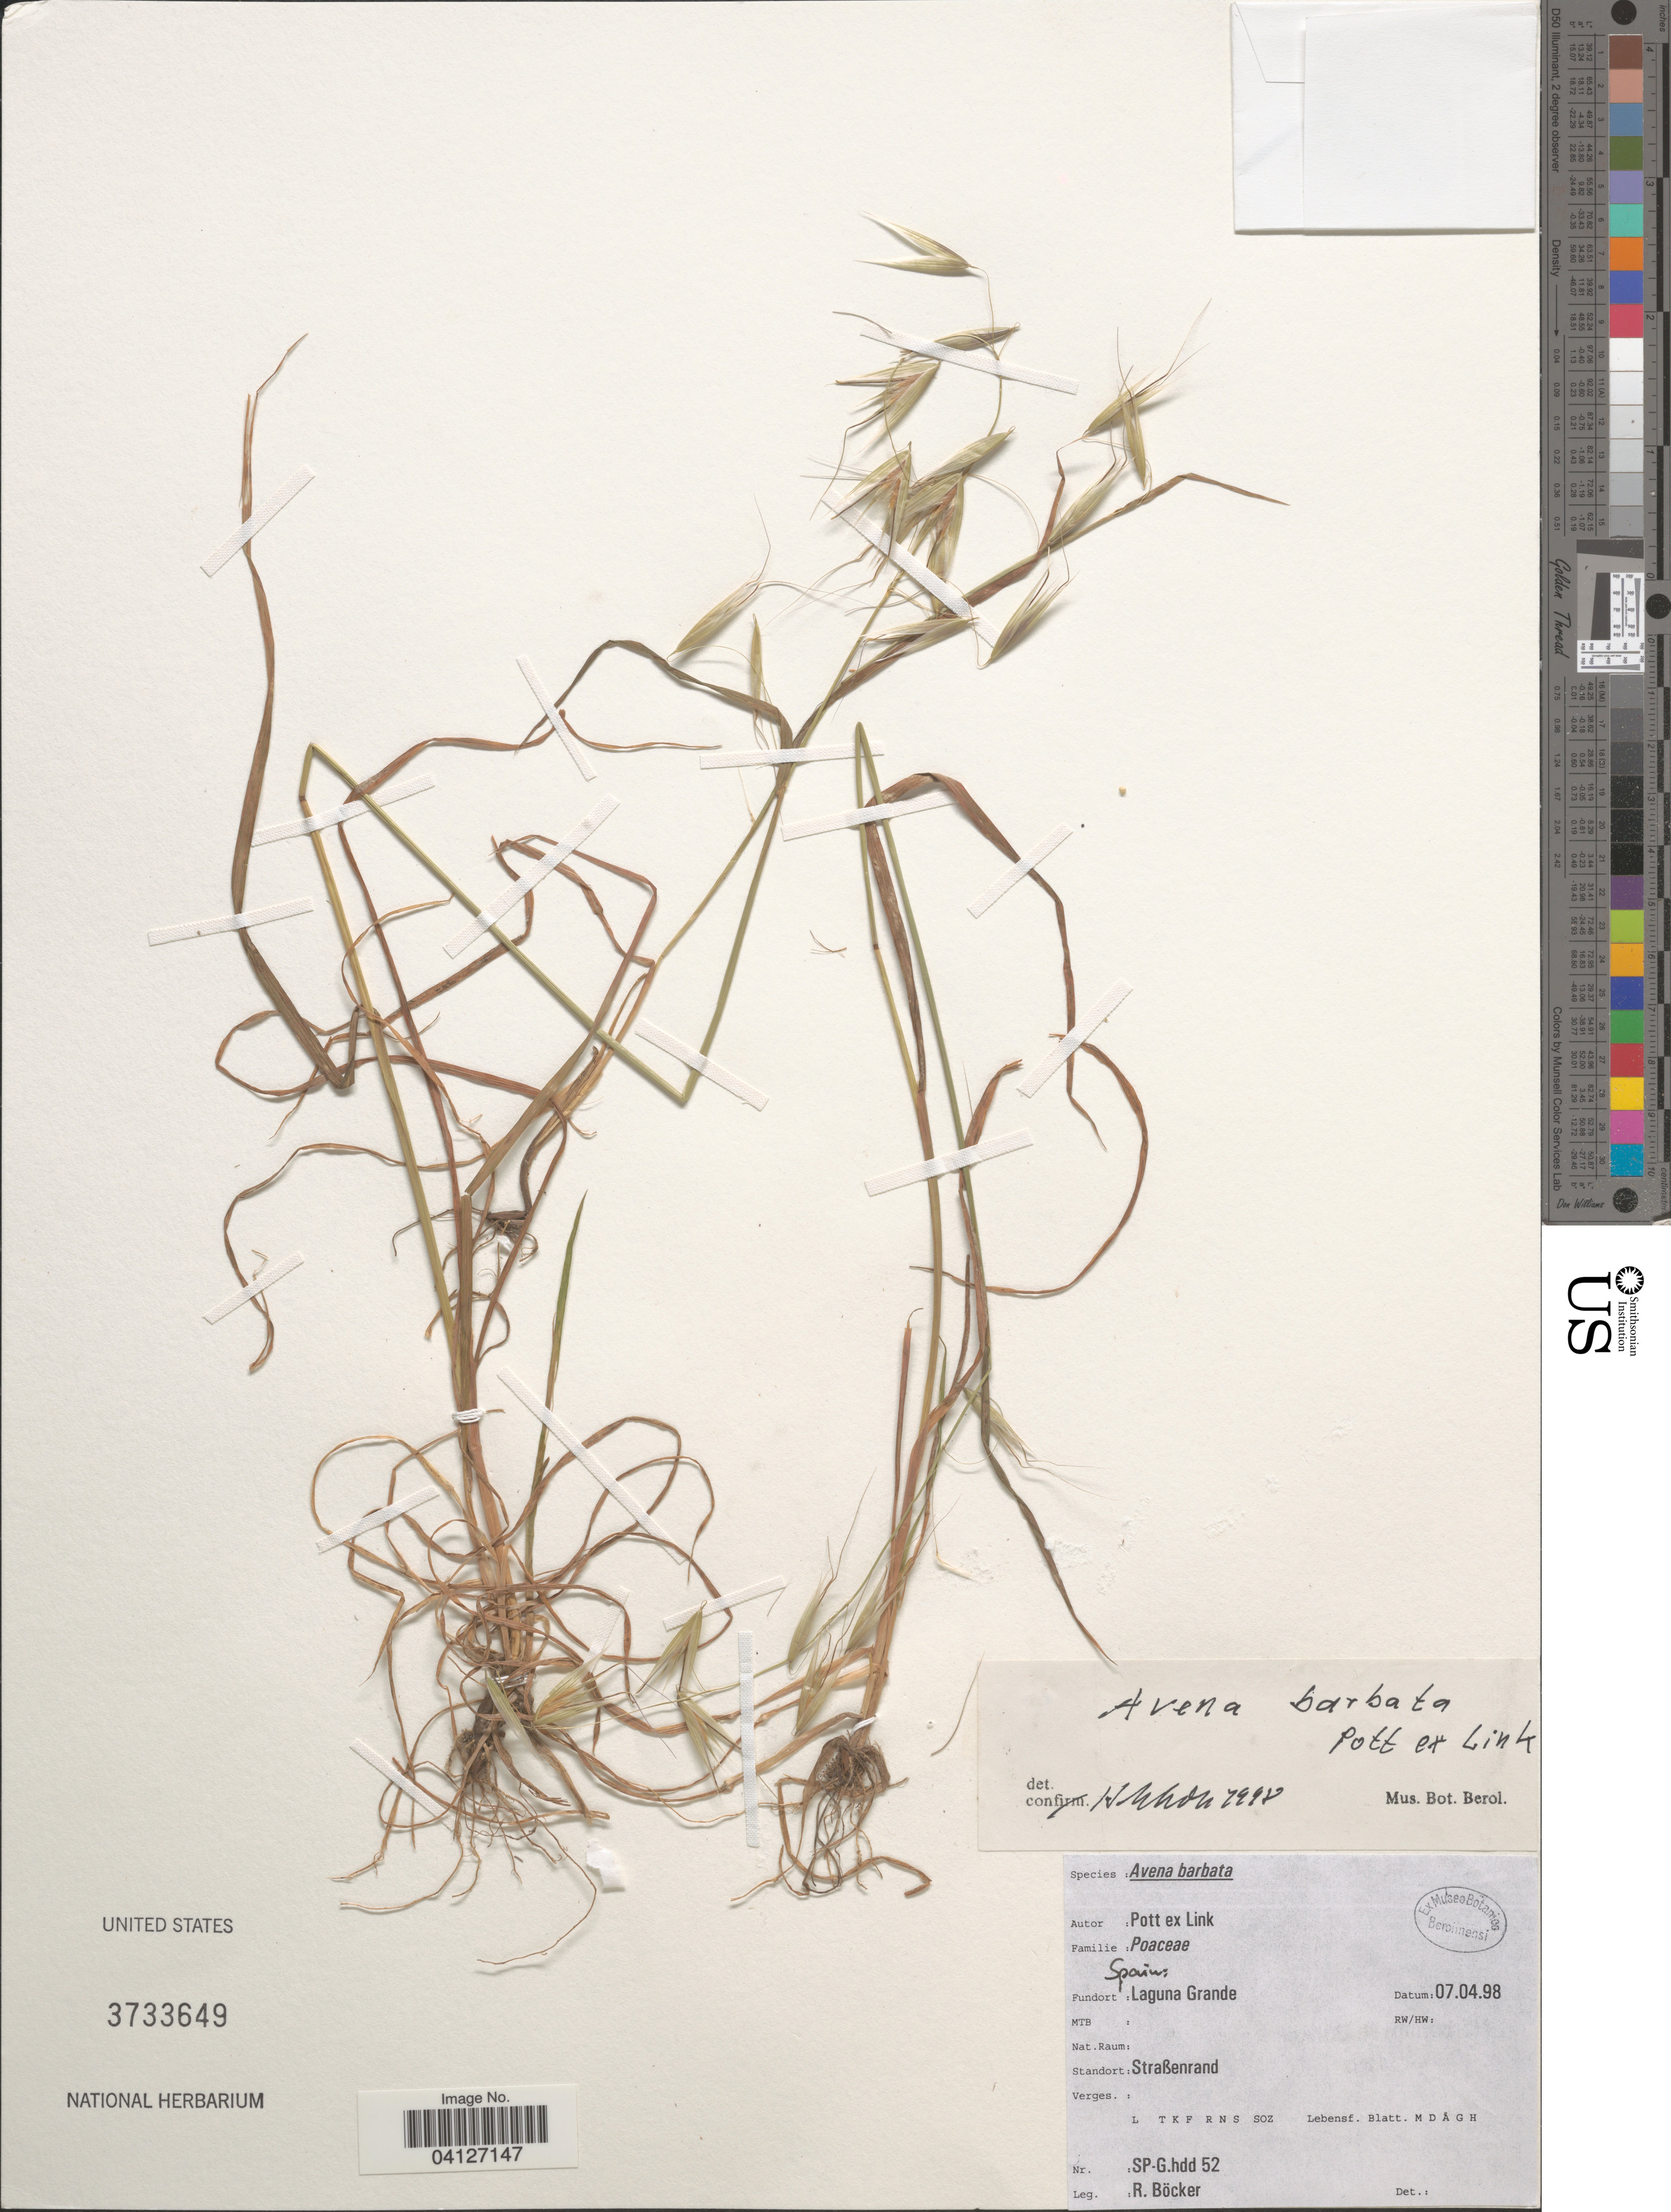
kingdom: Plantae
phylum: Tracheophyta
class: Liliopsida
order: Poales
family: Poaceae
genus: Avena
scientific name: Avena barbata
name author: Pott ex Link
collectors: R. Böcker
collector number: SP-G.hdd52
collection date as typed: Transcribed d/m/y: 7/4/98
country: Spain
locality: Laguna Grande.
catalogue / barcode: US 3733649